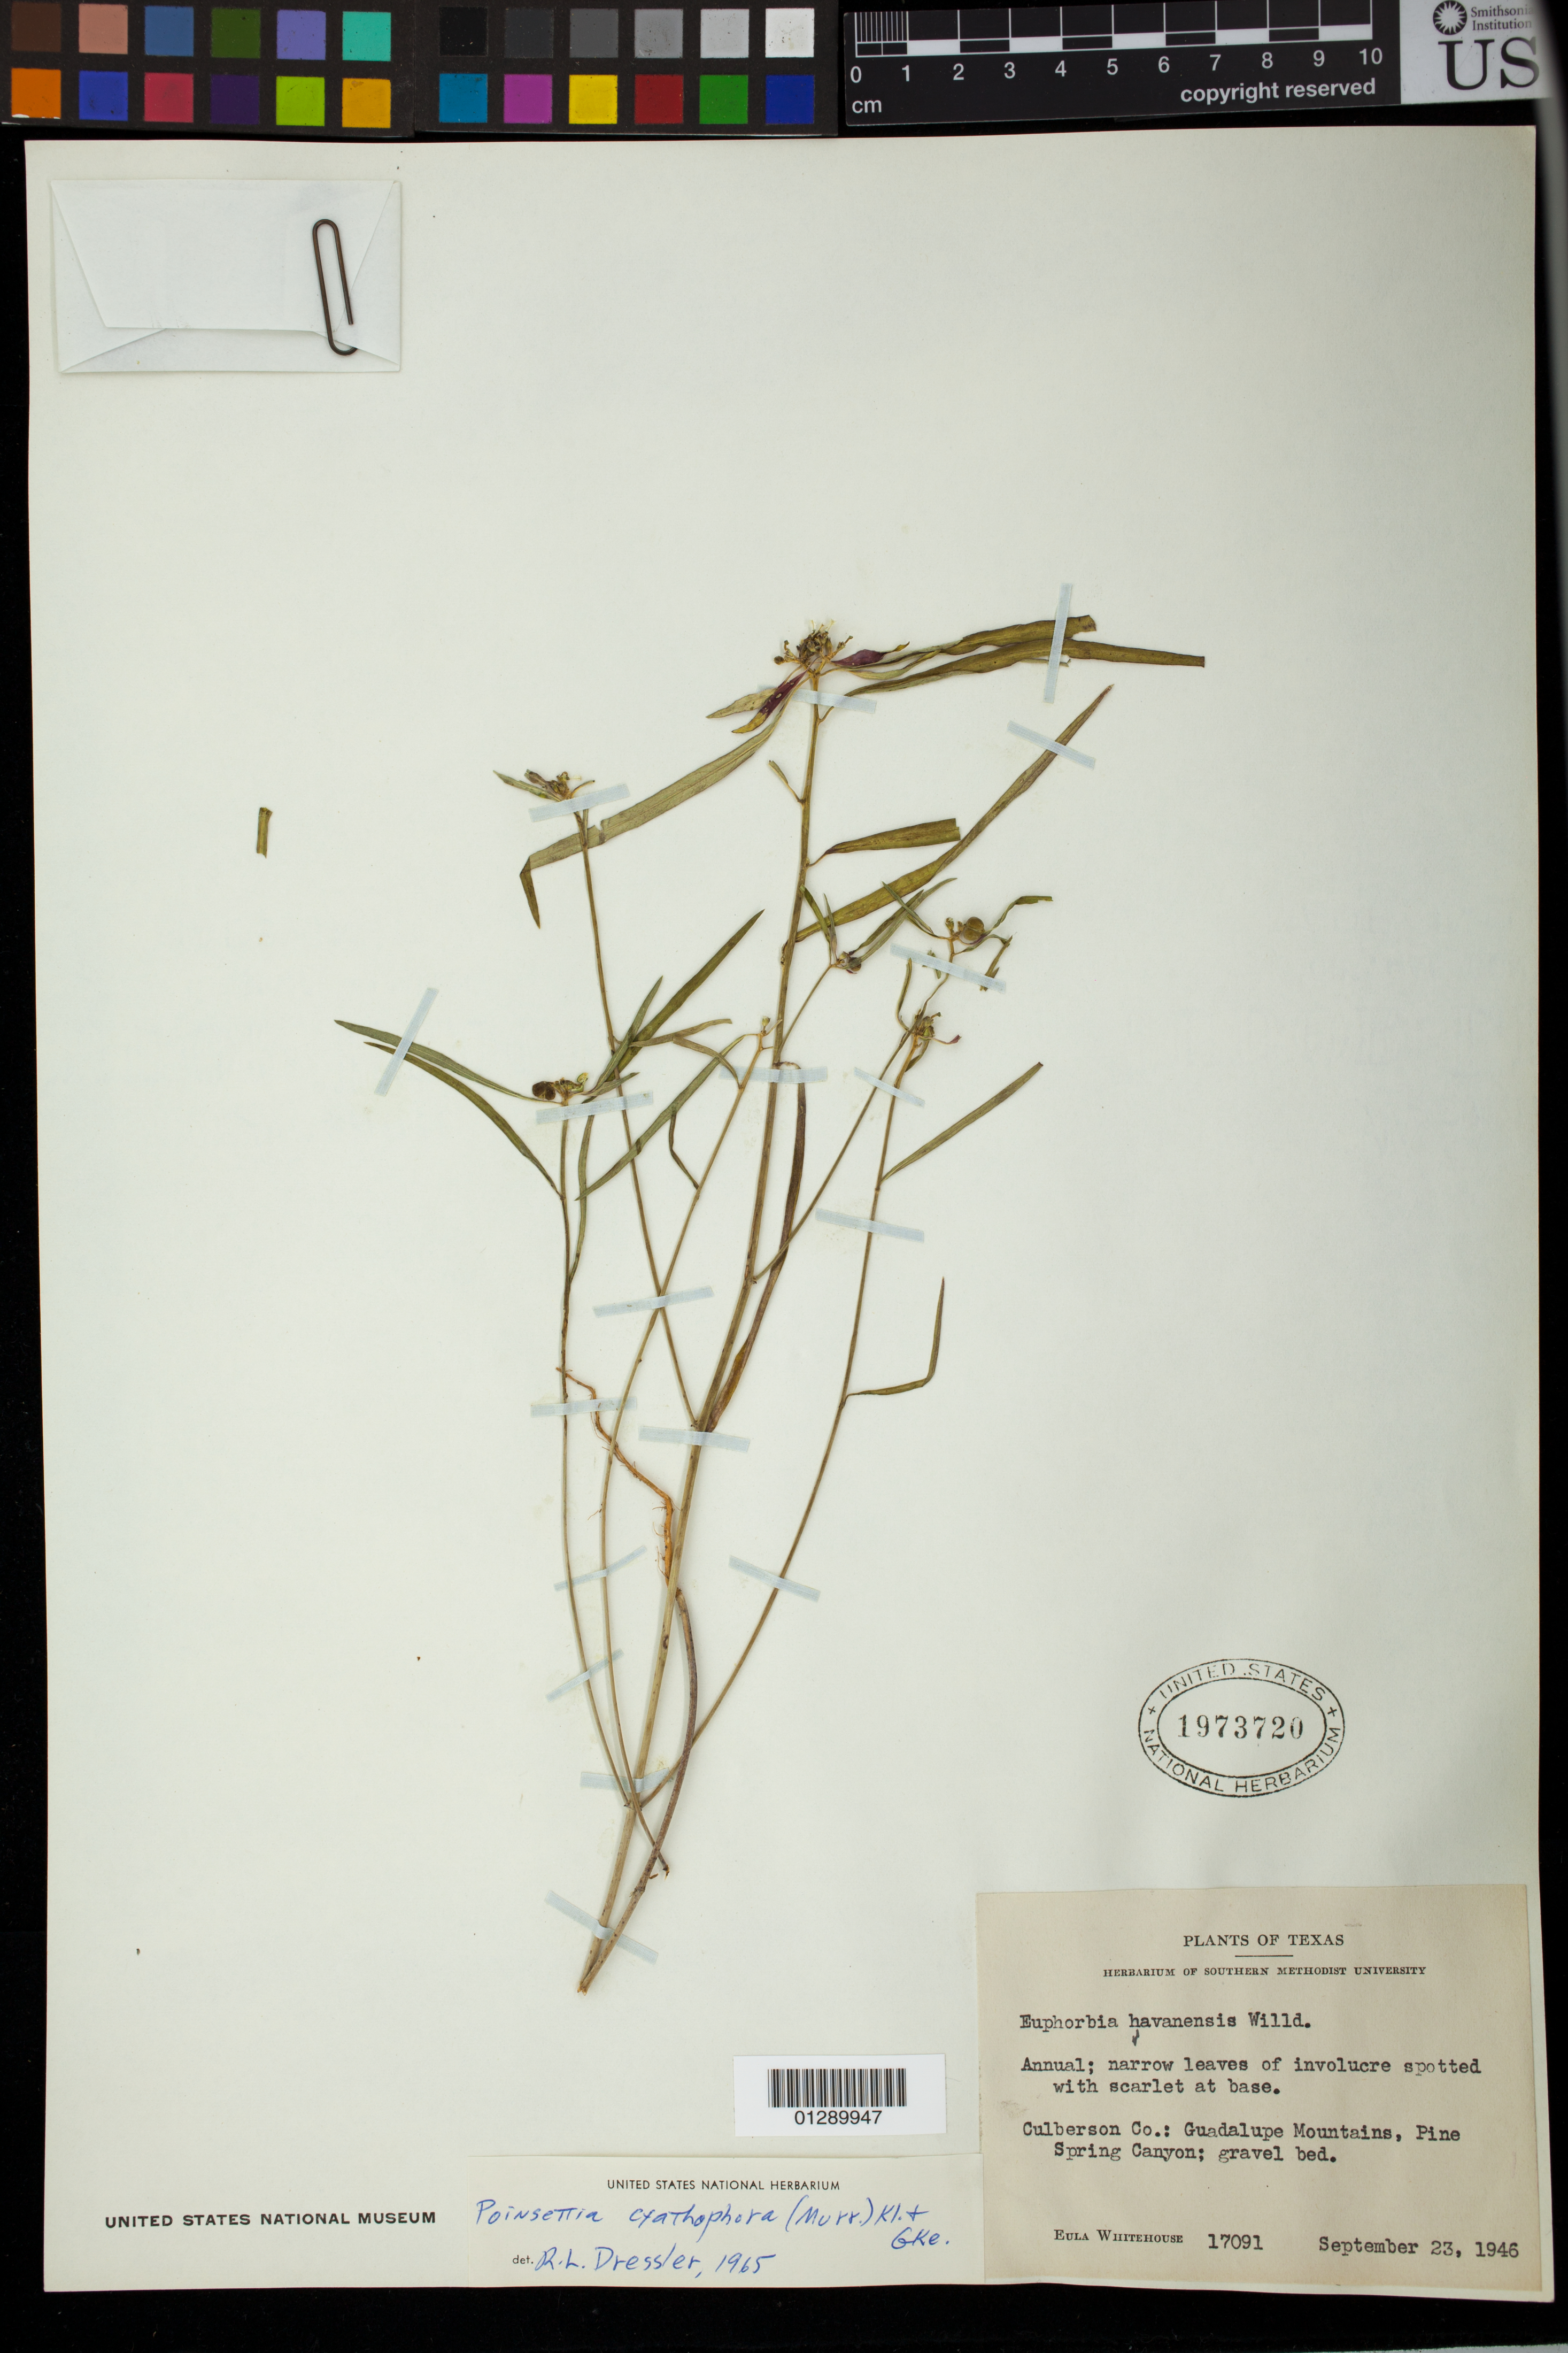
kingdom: Plantae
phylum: Tracheophyta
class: Magnoliopsida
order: Malpighiales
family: Euphorbiaceae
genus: Euphorbia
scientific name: Euphorbia heterophylla var. cyathophora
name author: (Murr.) Griseb.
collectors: E. Whitehouse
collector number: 17091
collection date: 1946-09-23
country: United States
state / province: Texas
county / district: Culberson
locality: Guadalupe Mountains, Pine Spring Canyon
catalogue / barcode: US 1973720